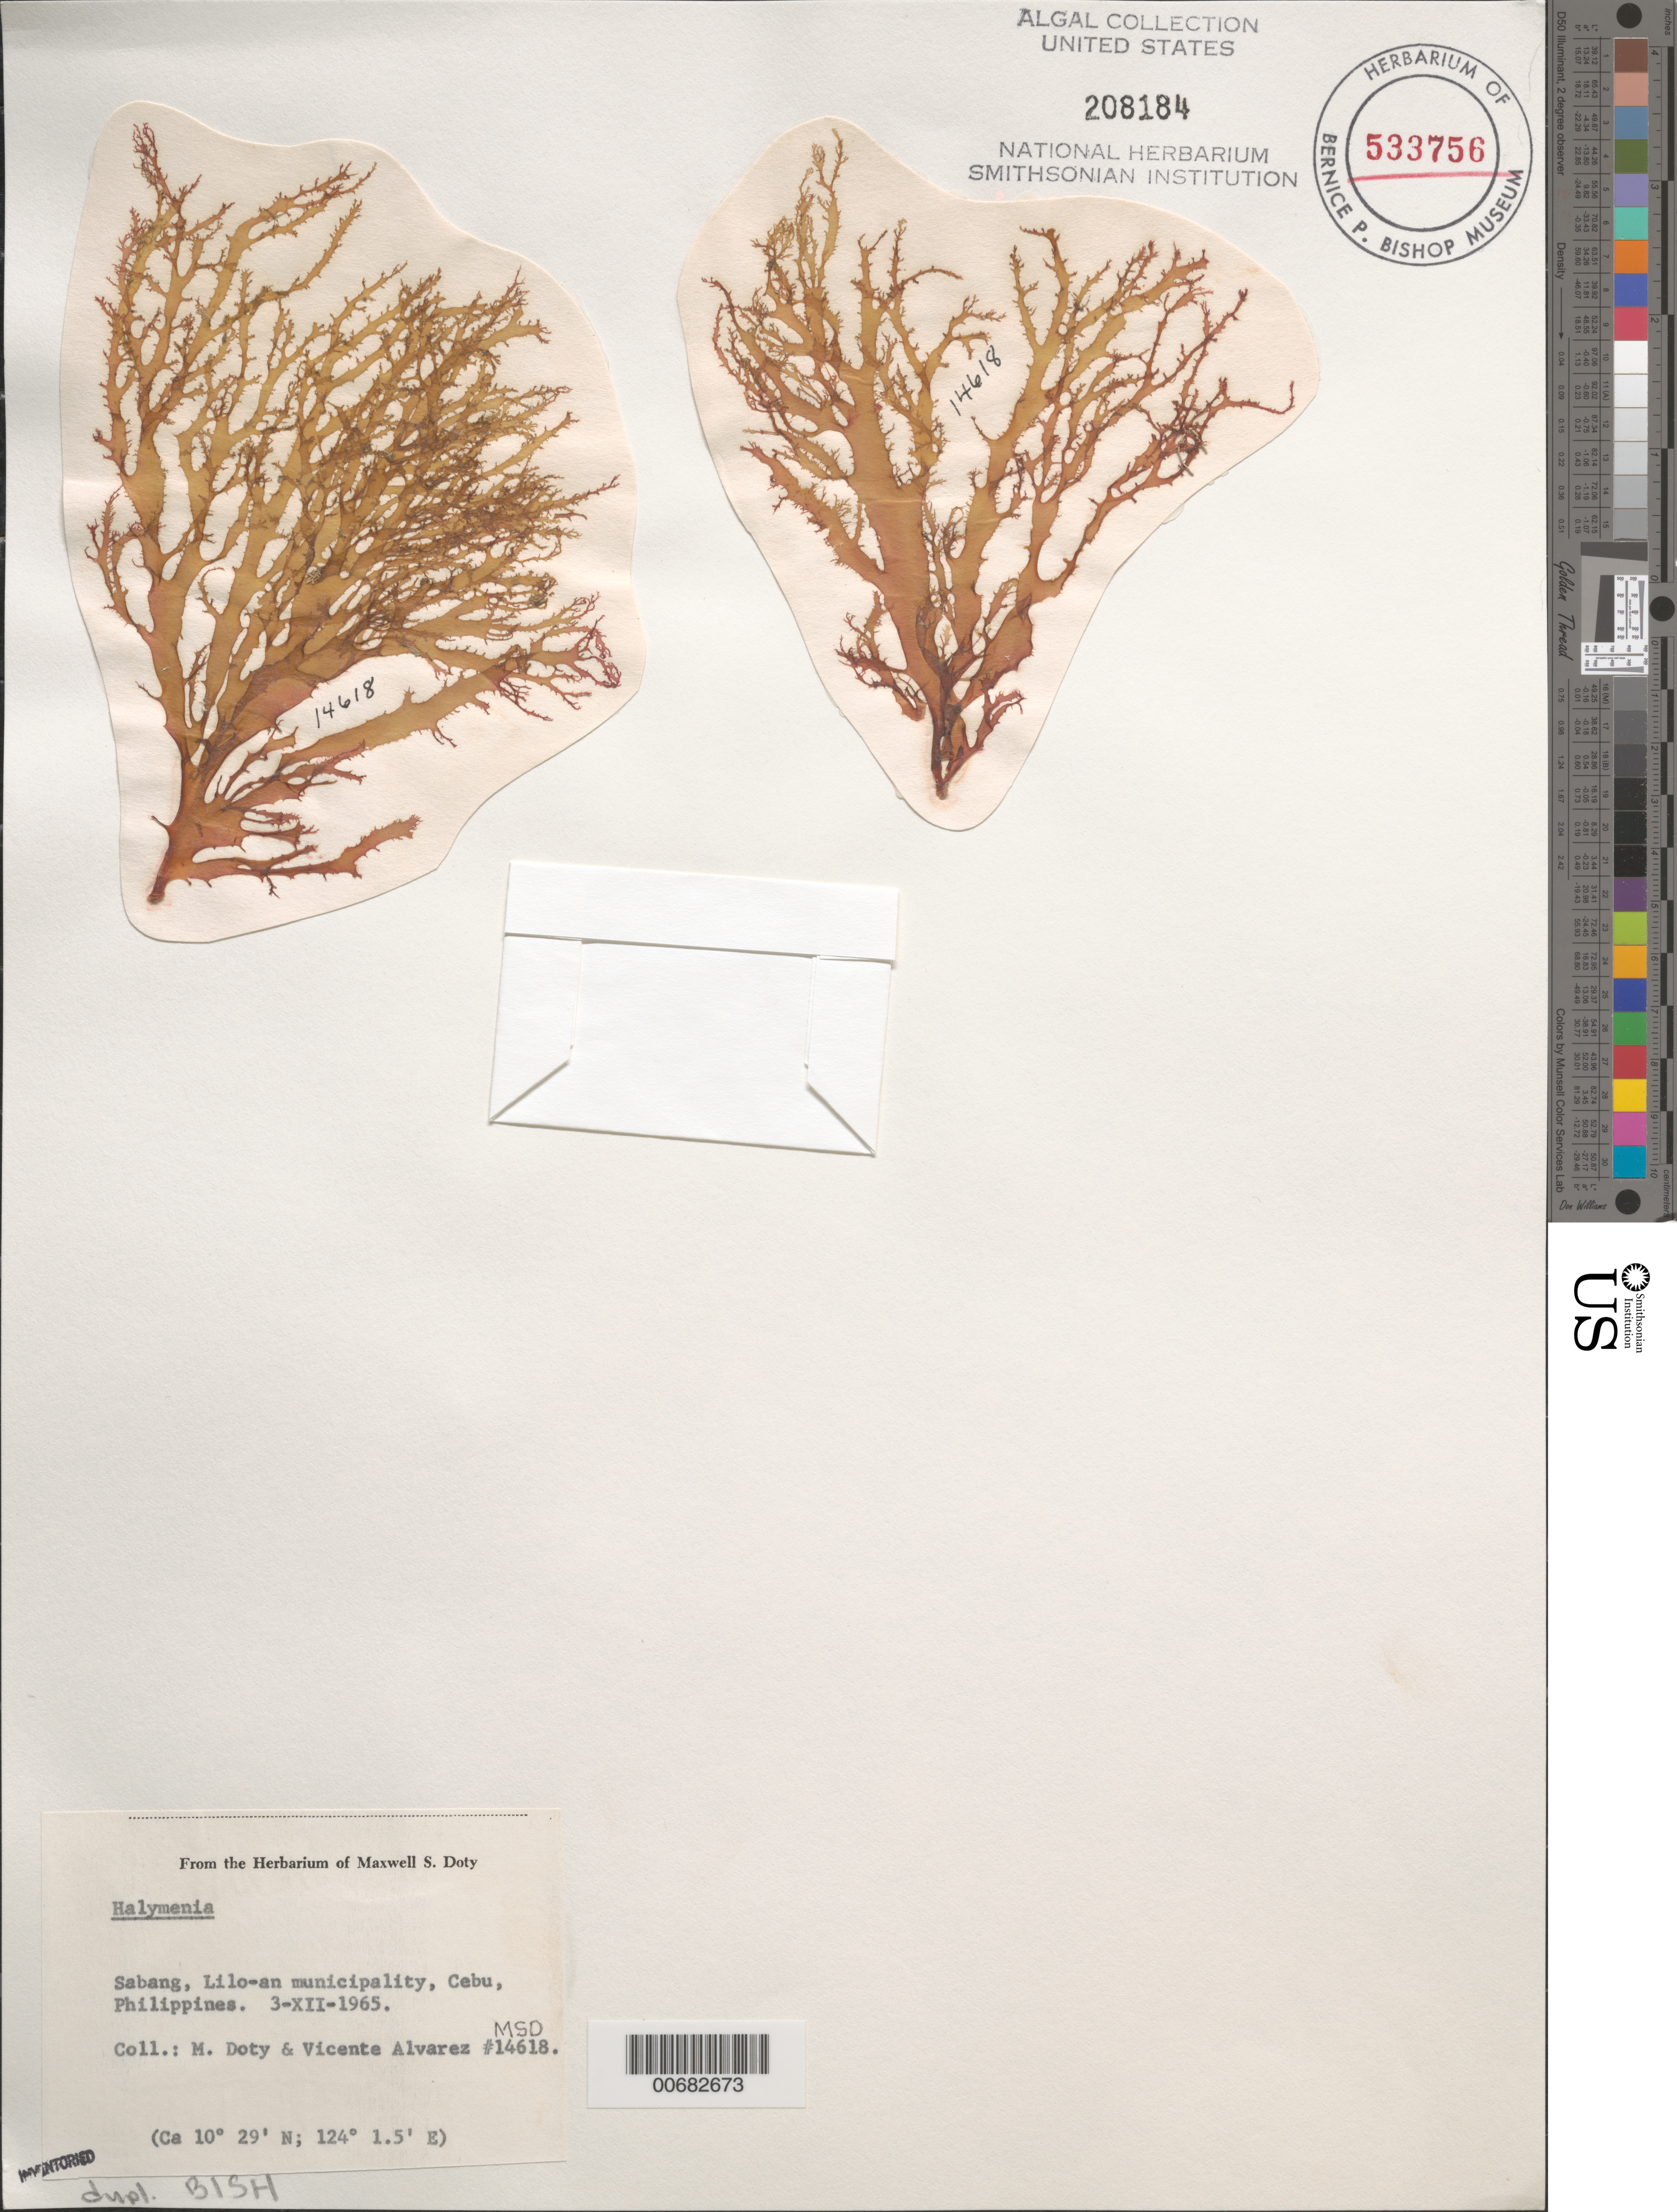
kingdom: Plantae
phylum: Rhodophyta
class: Florideophyceae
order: Halymeniales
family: Halymeniaceae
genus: Halymenia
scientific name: Halymenia sp.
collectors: M. S. Doty & V. B. Alvarez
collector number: MSD 14618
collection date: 1965-12-03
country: Philippines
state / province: Central Visayas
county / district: Cebu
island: Cebu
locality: Sabang, Lilo-an Municipality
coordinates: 10 29' N, 124 1.5' E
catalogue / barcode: US 208184